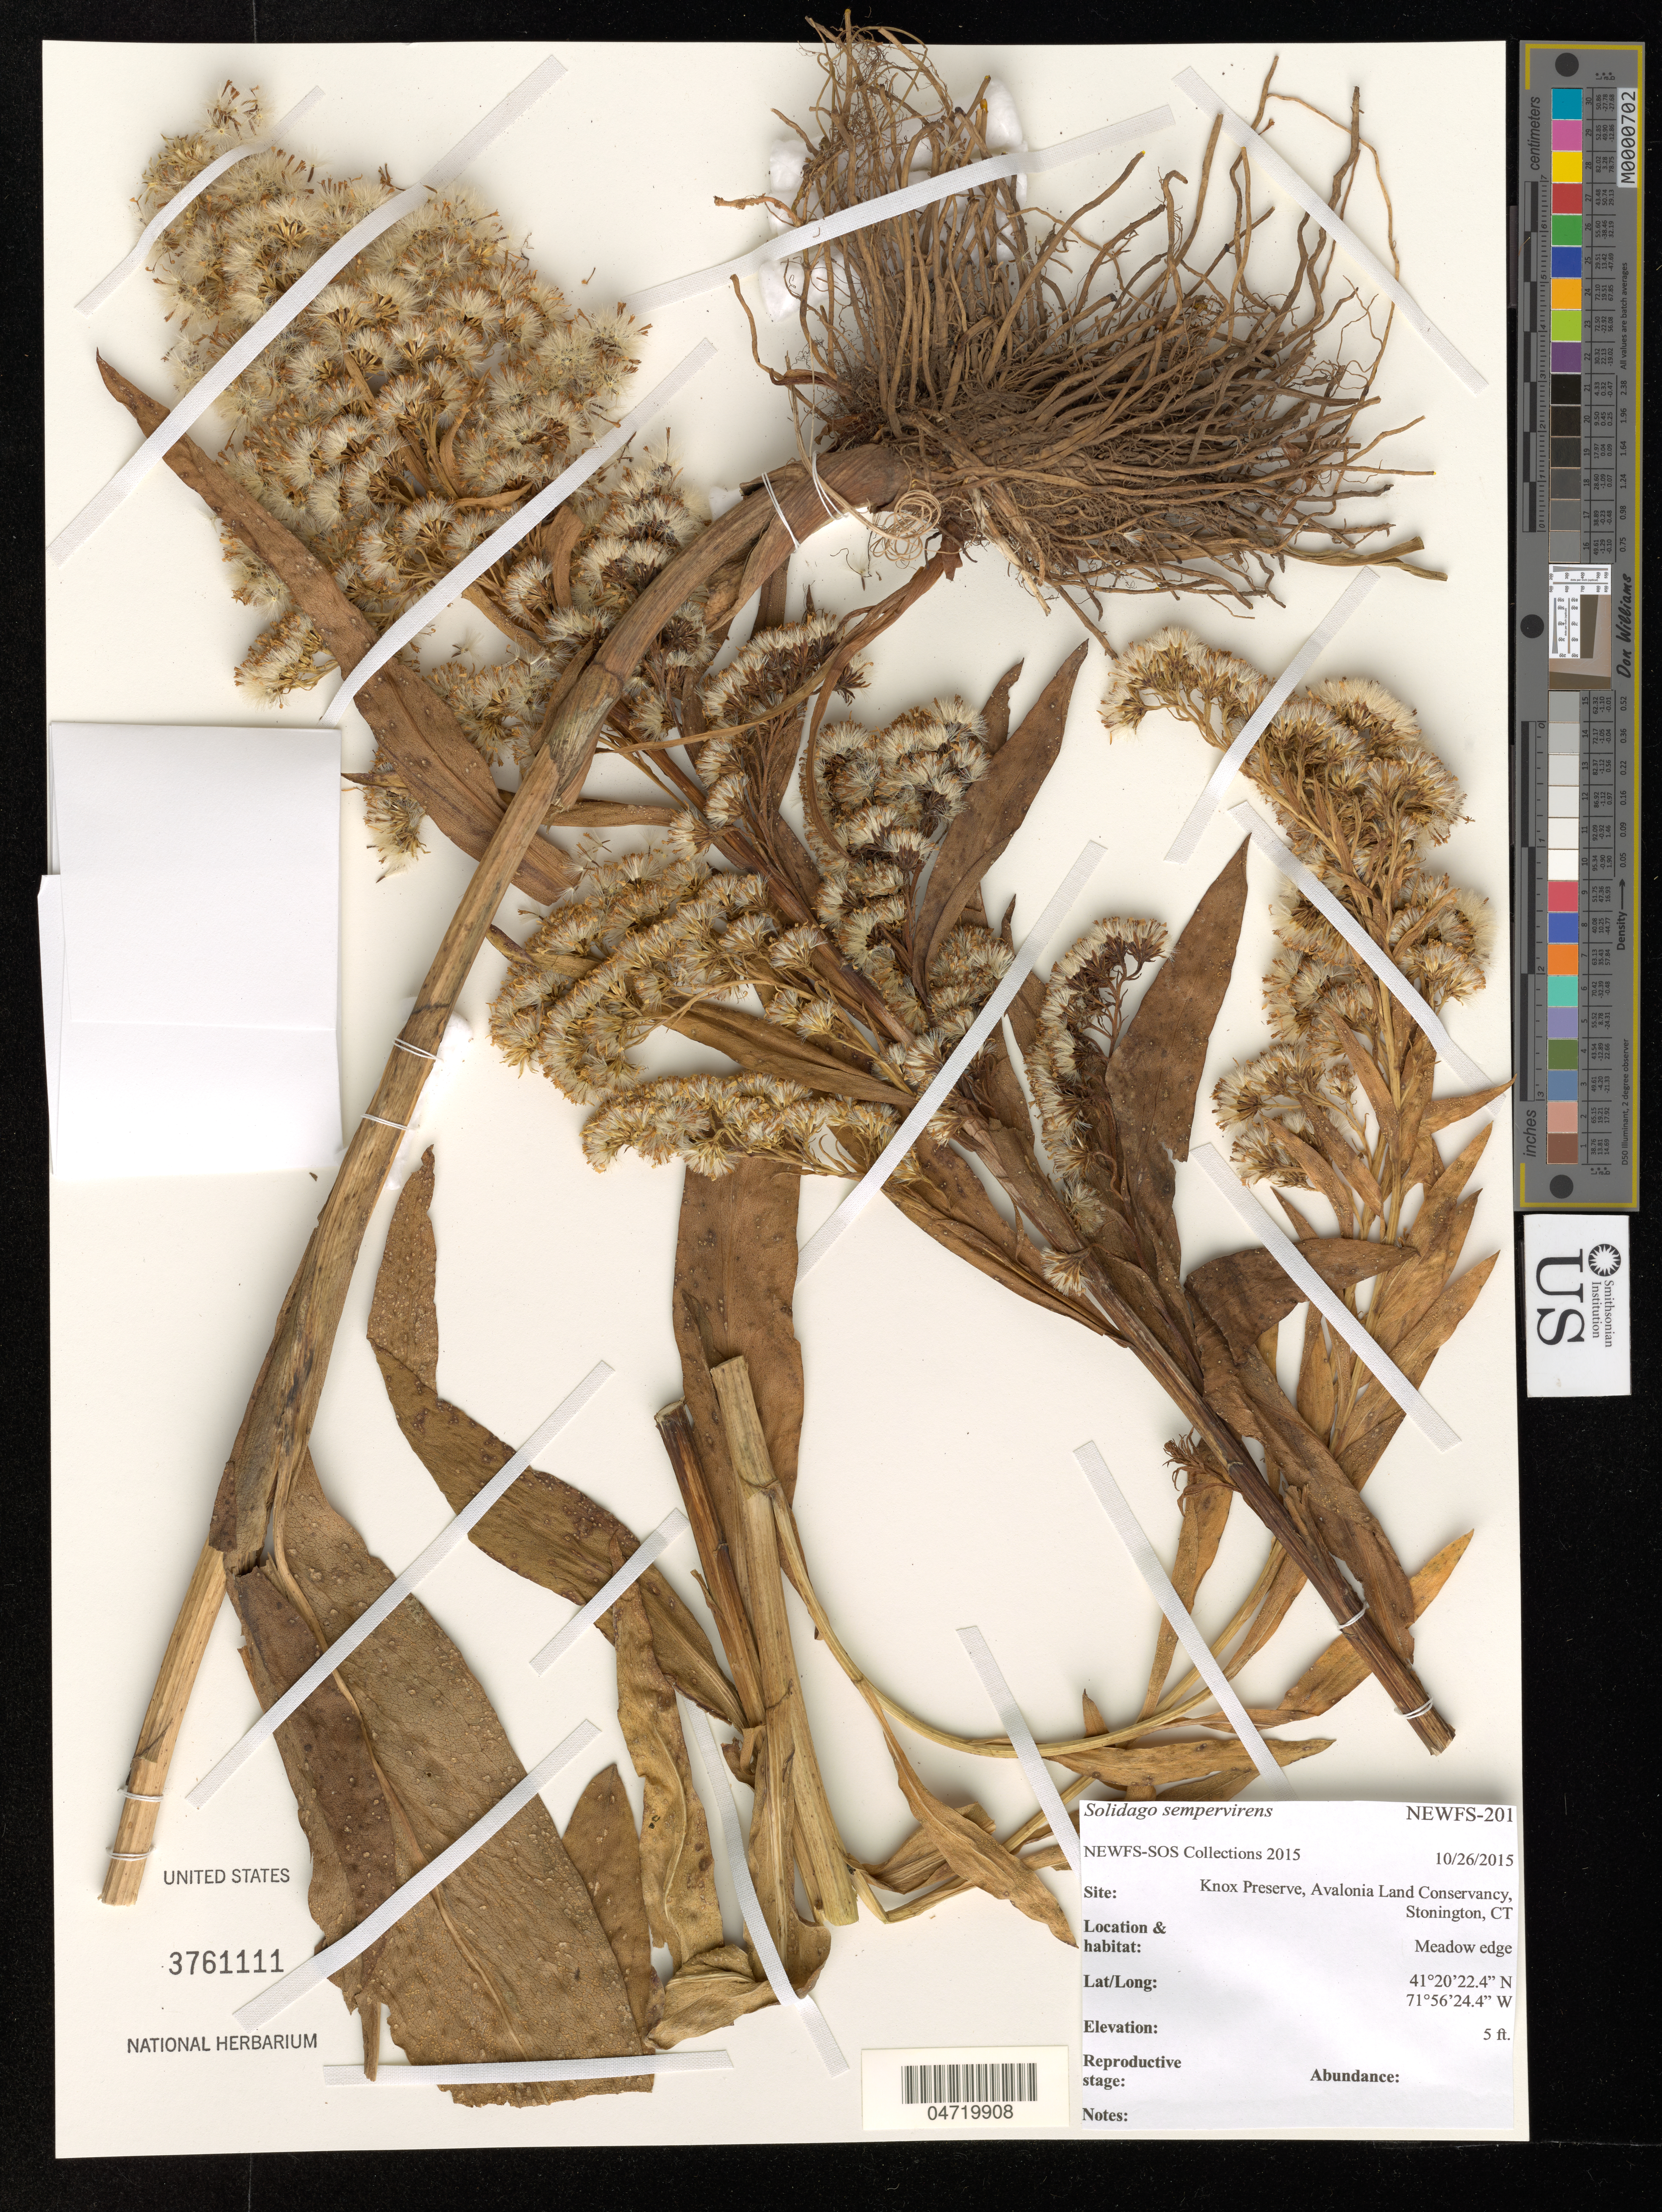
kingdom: Plantae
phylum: Tracheophyta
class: Magnoliopsida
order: Asterales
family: Asteraceae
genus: Solidago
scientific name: Solidago sempervirens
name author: L.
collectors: NEWFS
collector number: NEWFS-201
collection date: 2015-10-26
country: United States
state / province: Connecticut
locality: Knox Preserve, Avalonia Land Conservancy, Stonington.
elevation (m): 2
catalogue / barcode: US 3761111